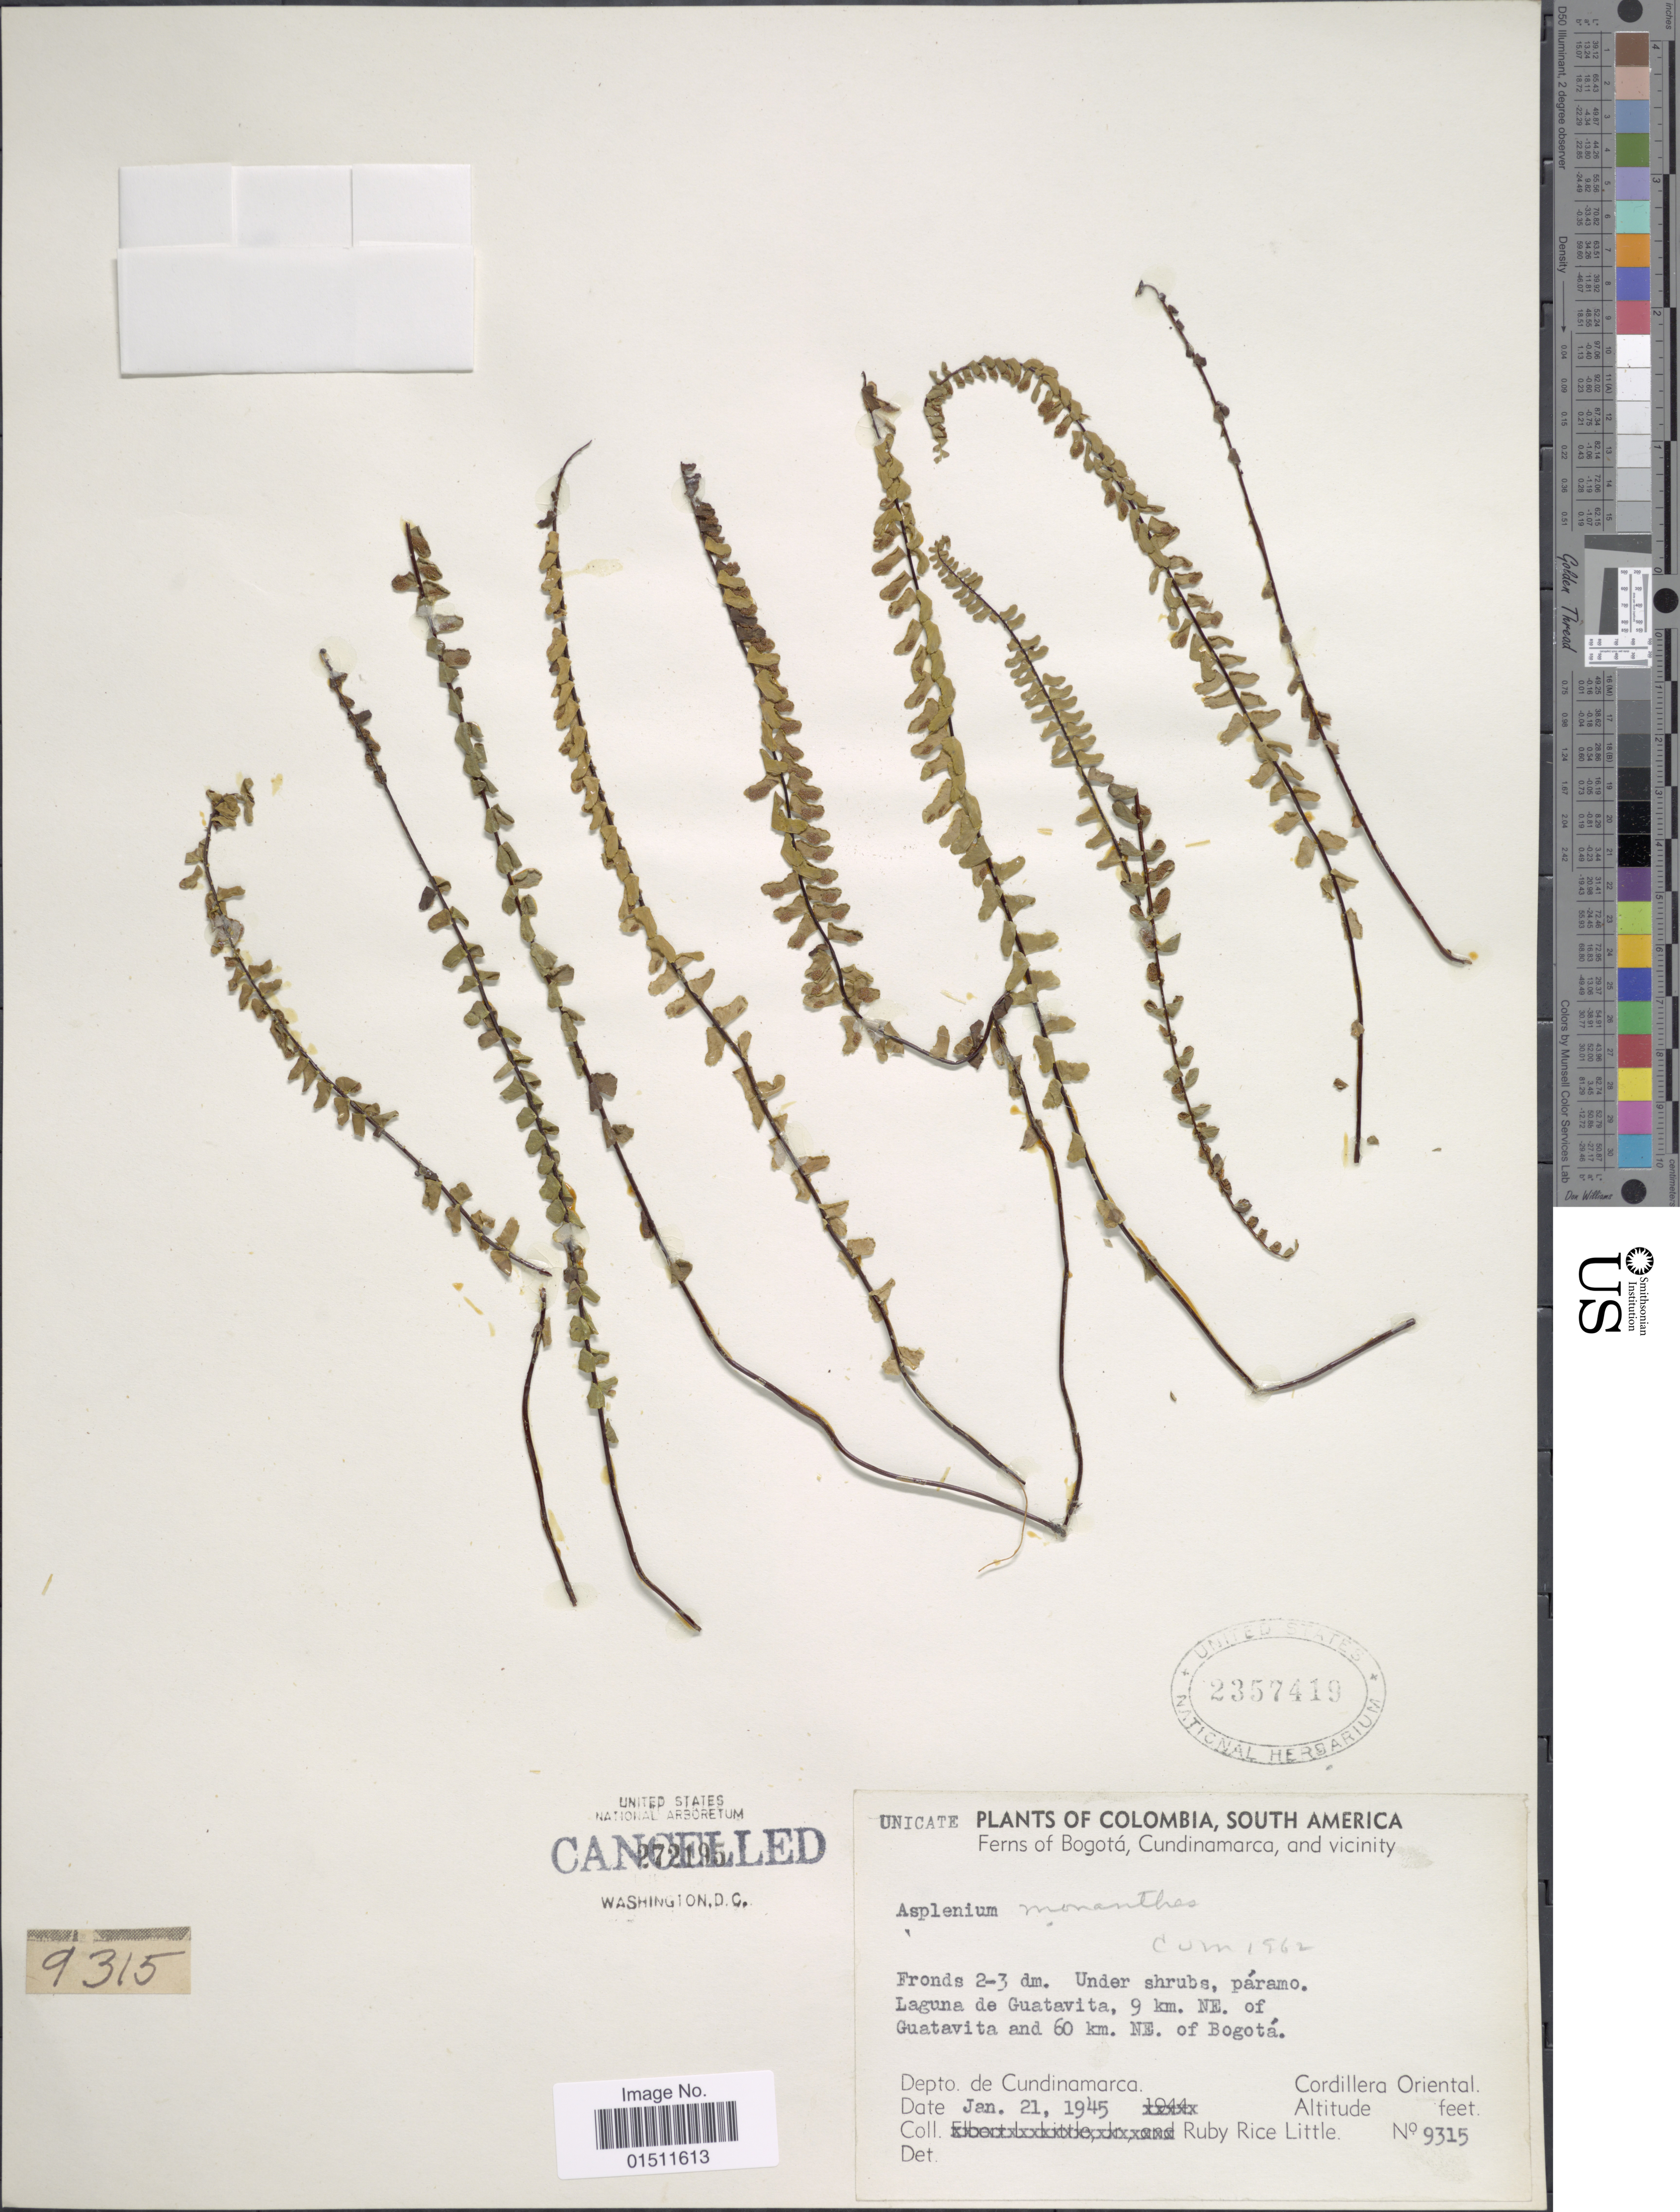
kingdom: Plantae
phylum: Tracheophyta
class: Polypodiopsida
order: Polypodiales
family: Aspleniaceae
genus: Asplenium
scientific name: Asplenium monanthes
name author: L.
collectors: R. R. Little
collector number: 9315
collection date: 1945-01-21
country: Colombia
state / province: Cundinamarca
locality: Colombia, South America, Bogota, Cundinamarca, and vicinity, under shrubs, paramo Laguna de Guatavita, 9 km. NE of Guatavita and 60 km. NE. of Bogota, Depto. Cundinamarca, Cordillera Oriental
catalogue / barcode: US 2357419